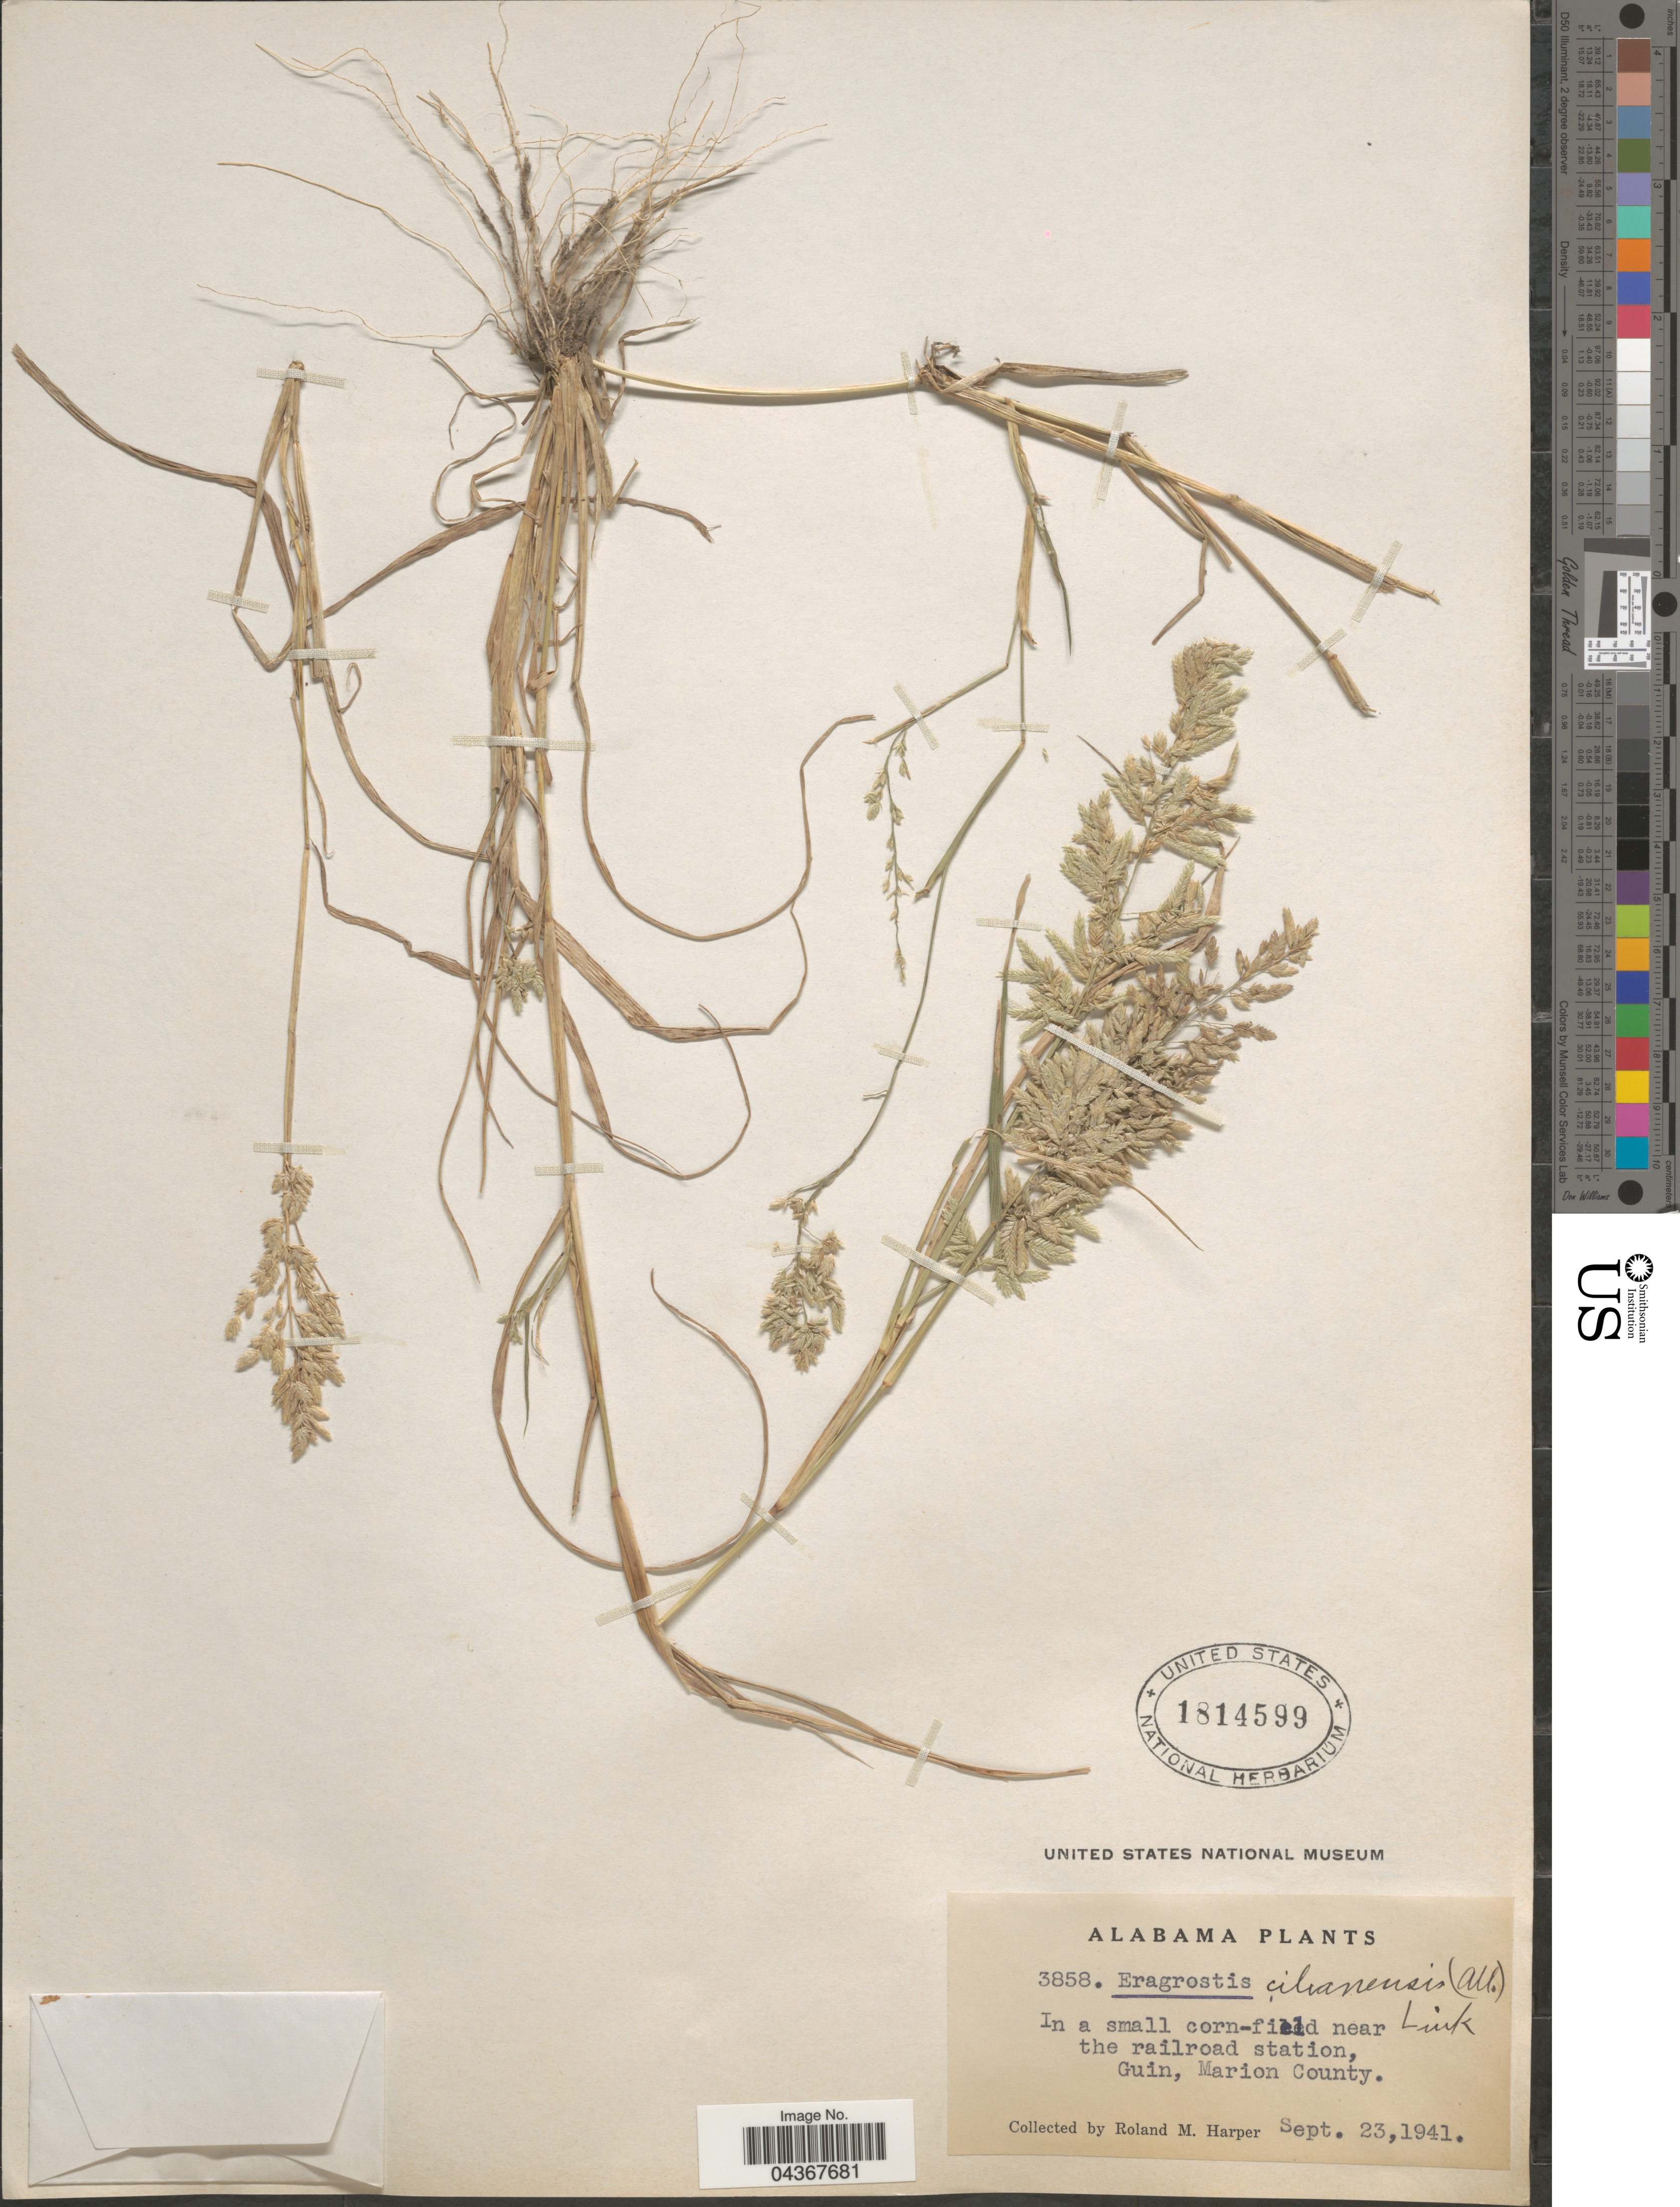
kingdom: Plantae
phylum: Tracheophyta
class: Liliopsida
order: Poales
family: Poaceae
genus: Eragrostis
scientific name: Eragrostis cilianensis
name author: (Bellardi) Vignolo ex Janch.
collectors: R. M. Harper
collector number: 3858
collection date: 1941-09-23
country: United States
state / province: Alabama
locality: In a small corn-field near the railroad station, Guin, Marion County.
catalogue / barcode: US 1814599